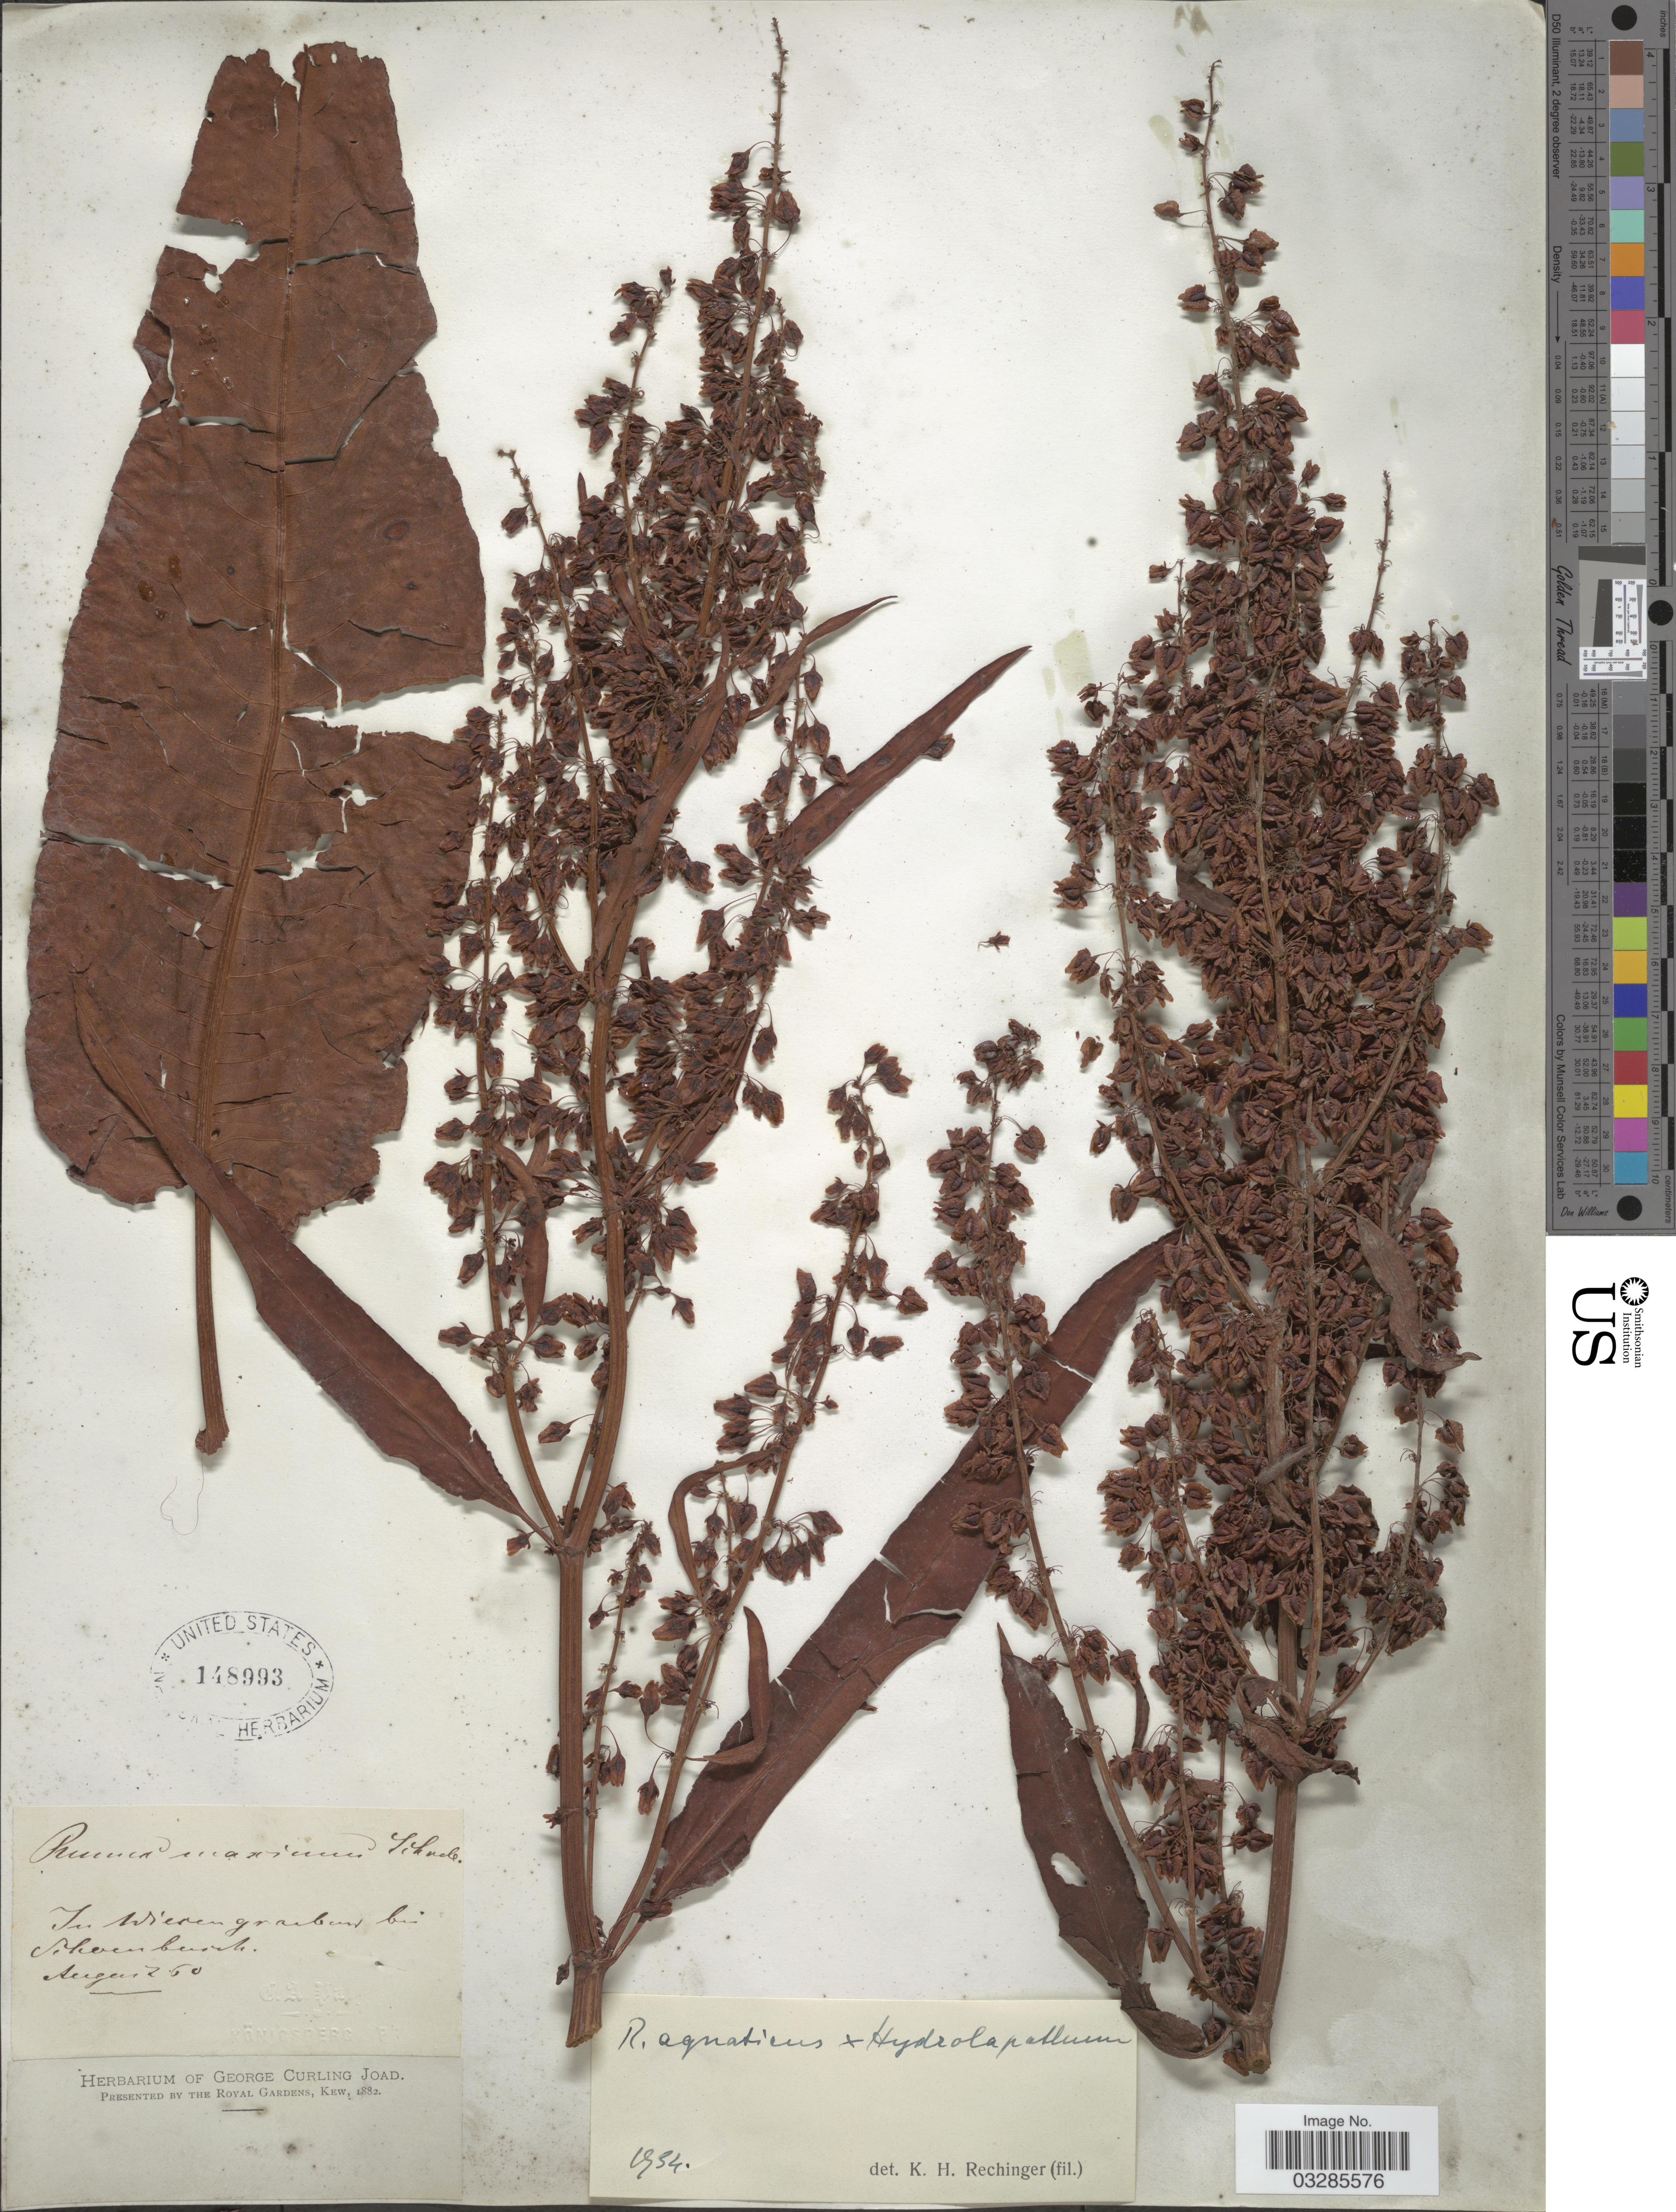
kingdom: Plantae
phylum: Tracheophyta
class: Magnoliopsida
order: Caryophyllales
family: Polygonaceae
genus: Rumex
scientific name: Rumex aquaticus x R. hydrolapathum Huds.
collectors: ex herb. George Curling Joad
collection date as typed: Transcribed d/m/y: 2/8/60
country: Germany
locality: In Wiesen graebam bei Schoenbuch.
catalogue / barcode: US 148993